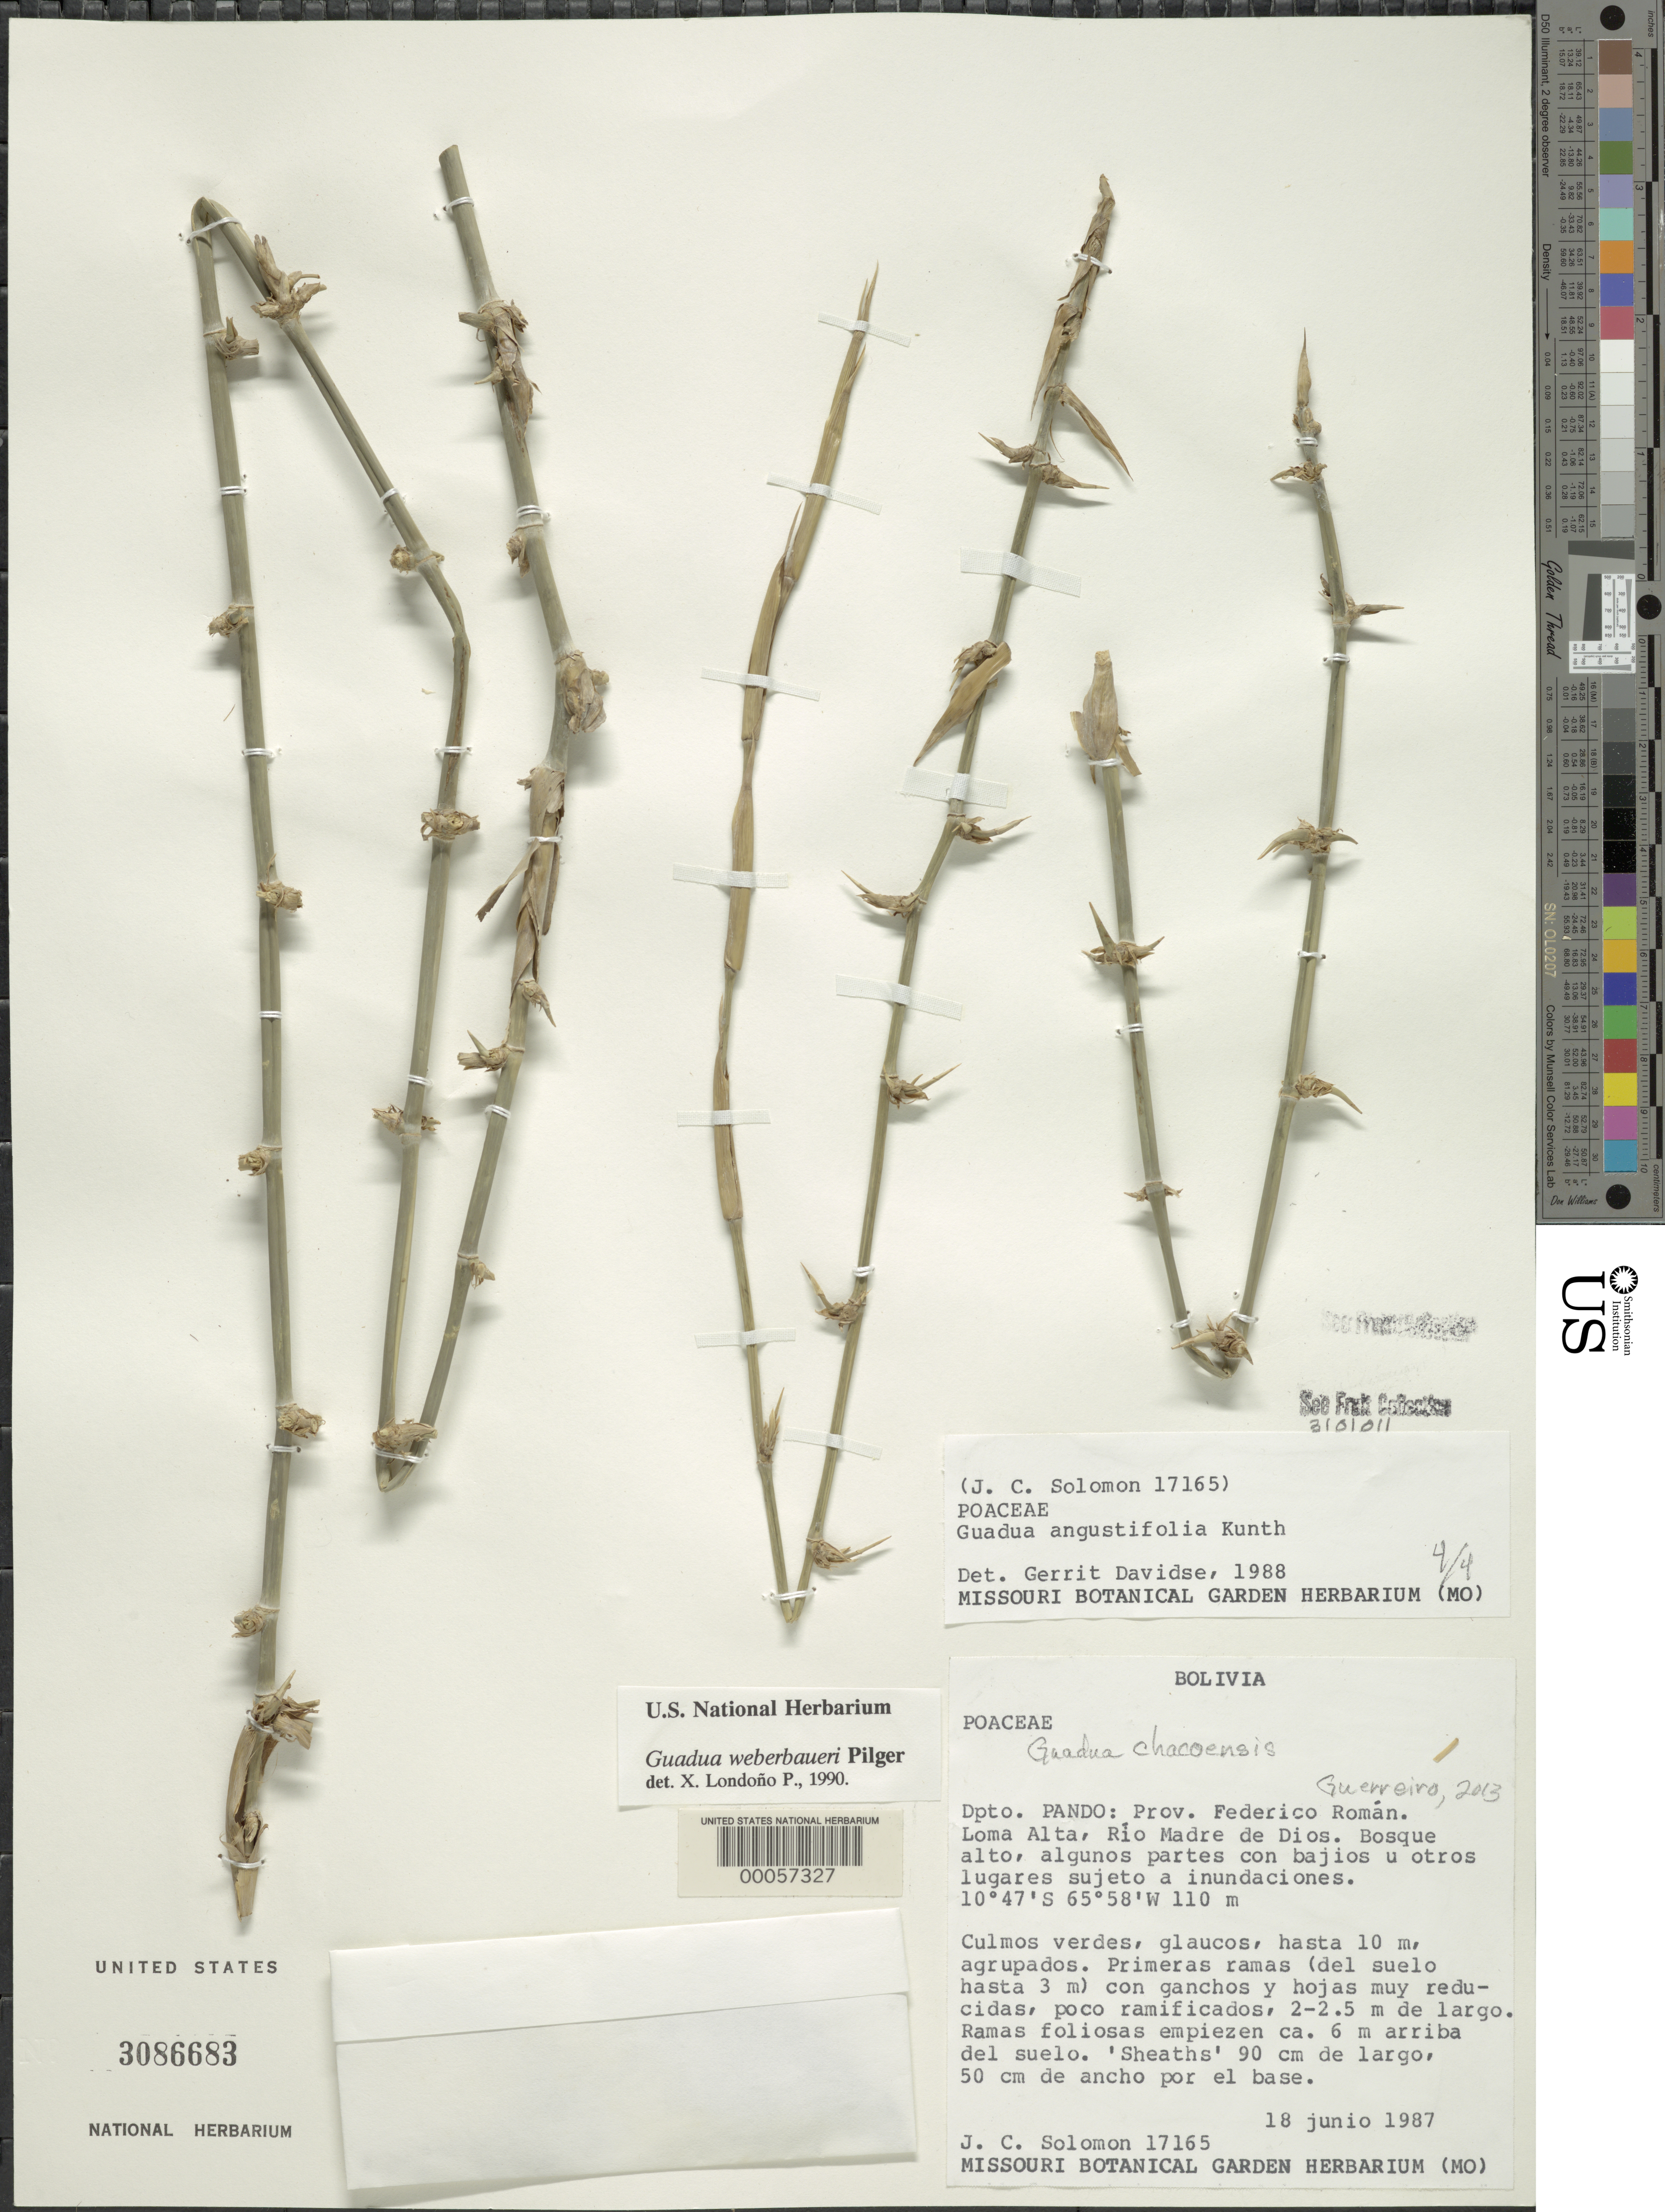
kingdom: Plantae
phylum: Tracheophyta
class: Liliopsida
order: Poales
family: Poaceae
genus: Guadua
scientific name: Guadua chacoensis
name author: (Rojas) Londoño & P.M. Peterson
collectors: J. C. Solomon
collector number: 17165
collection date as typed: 18 Jun 1987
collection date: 1987-06-18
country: Bolivia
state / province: Pando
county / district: General Federico Román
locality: Loma Alta, Rio Madre de Dios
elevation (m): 110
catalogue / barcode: US 3086683